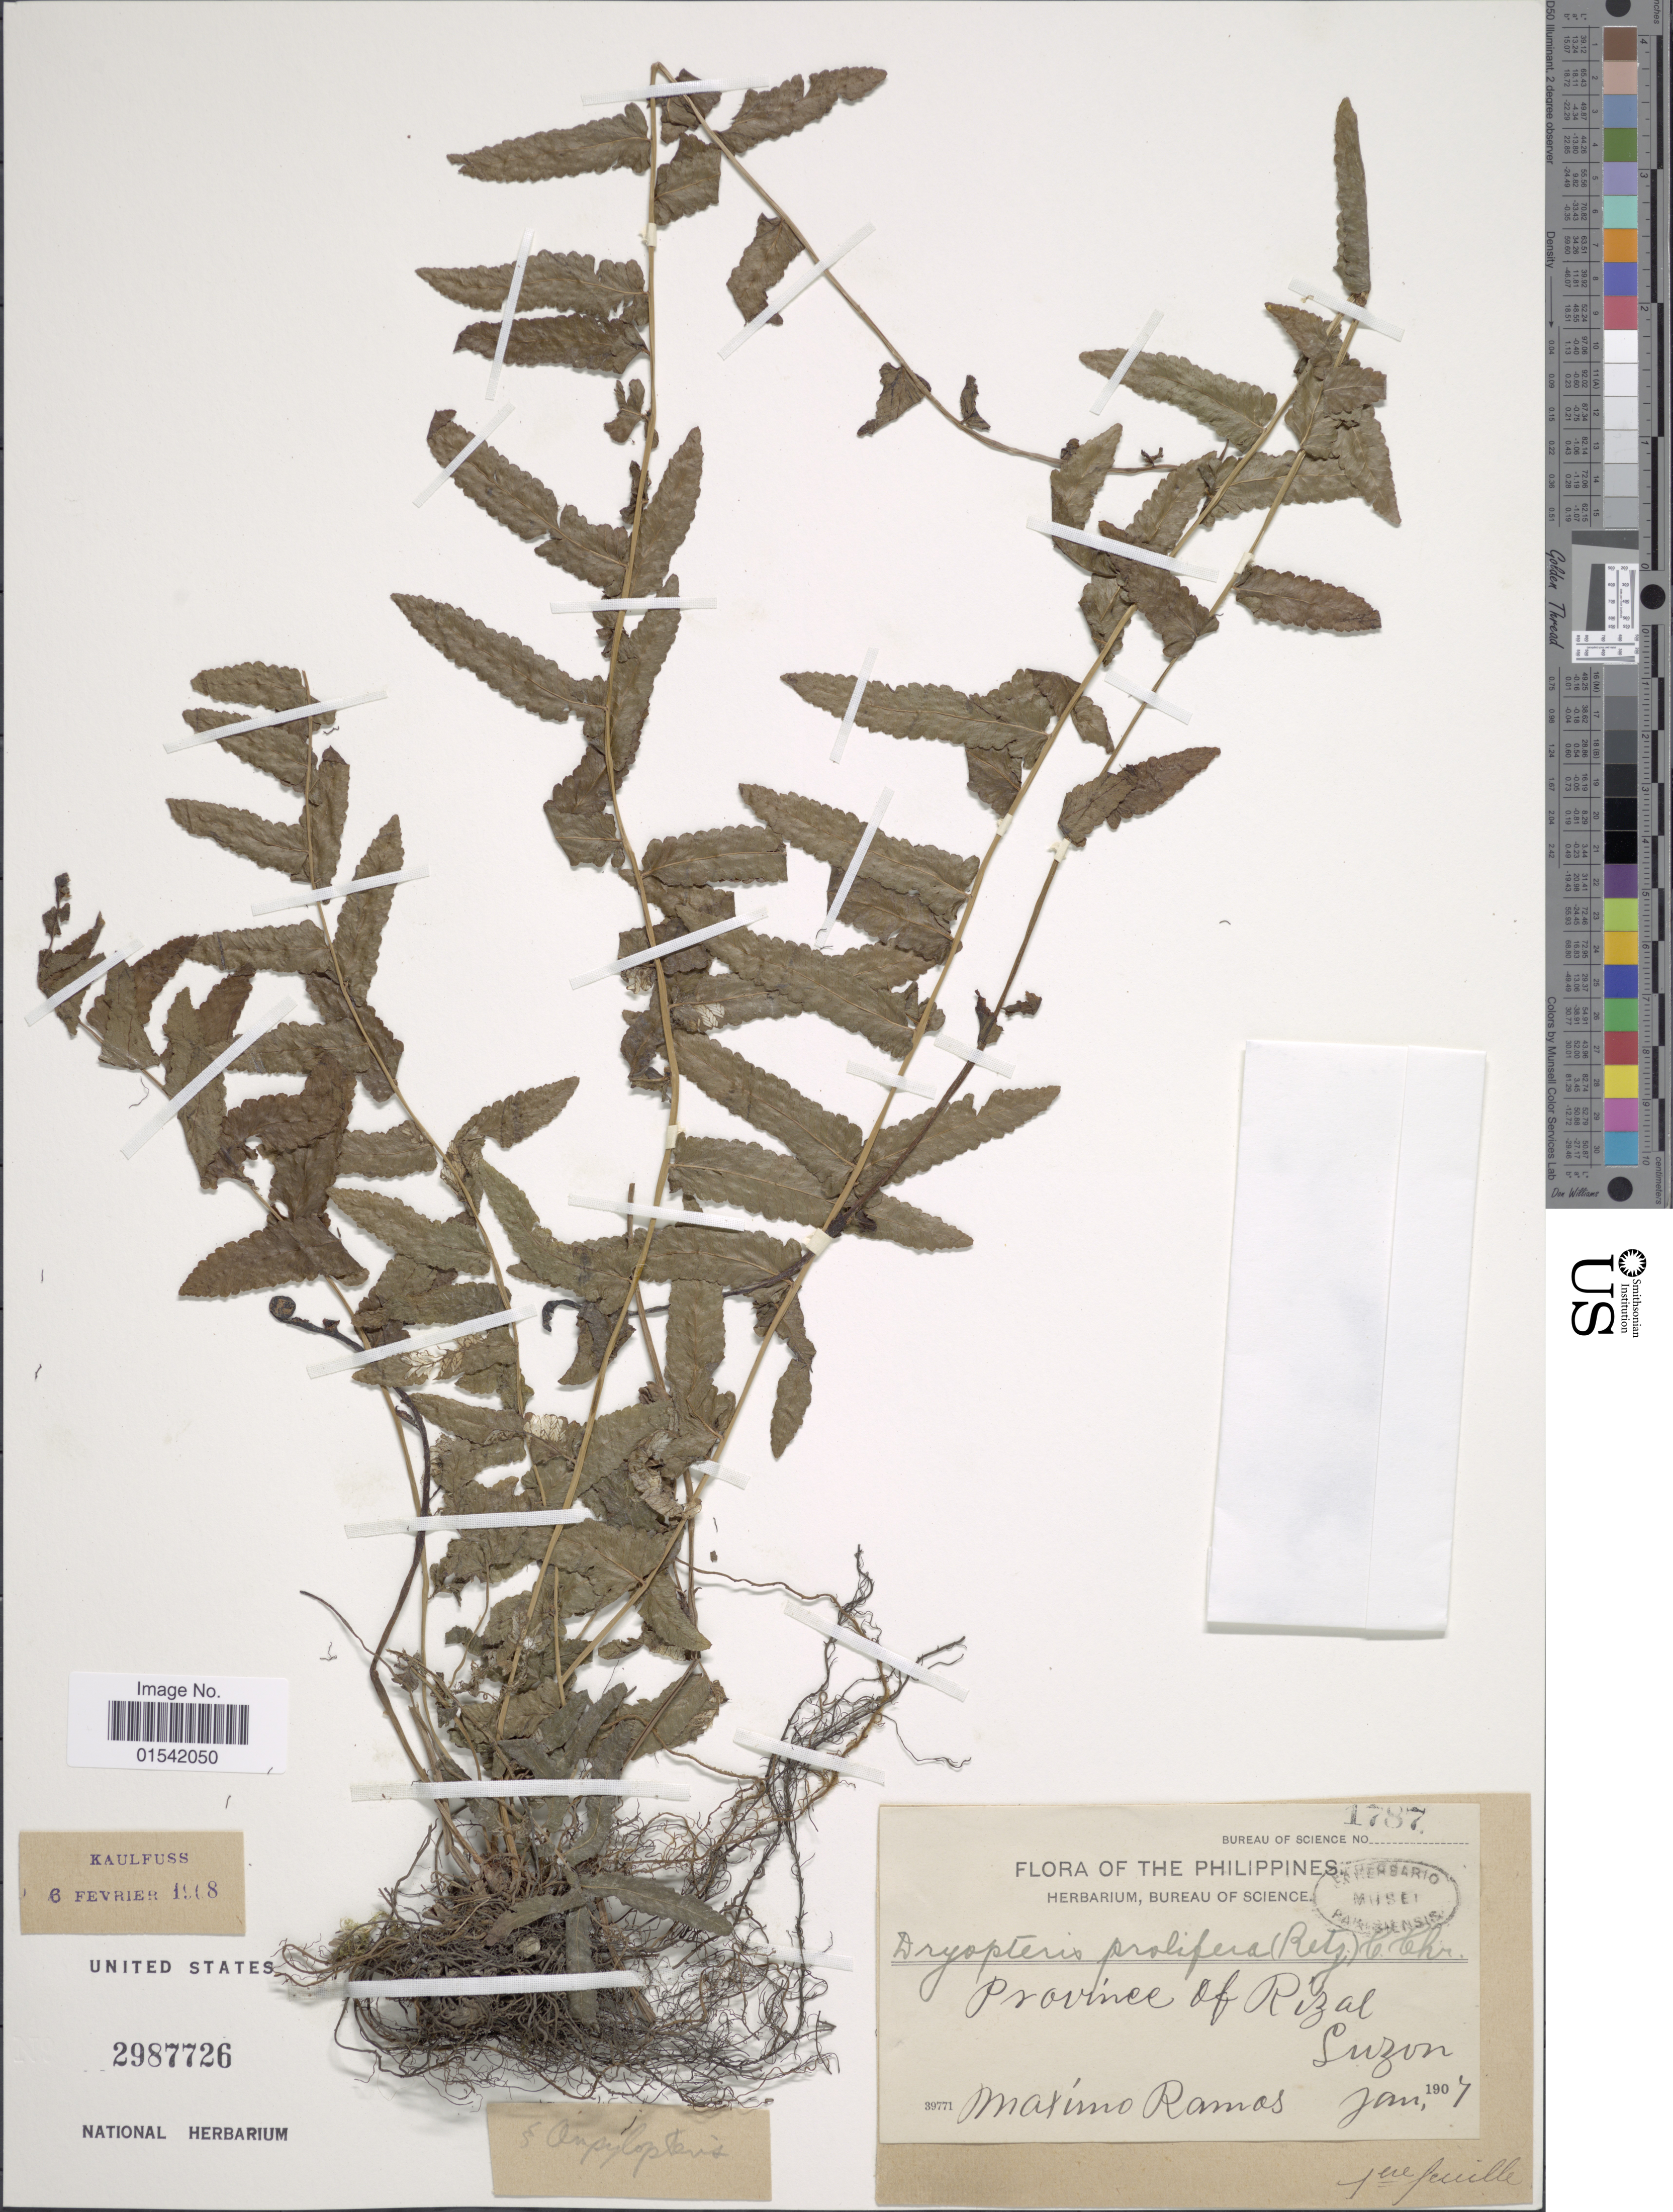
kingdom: Plantae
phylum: Tracheophyta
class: Polypodiopsida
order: Polypodiales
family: Thelypteridaceae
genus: Ampelopteris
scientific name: Ampelopteris prolifera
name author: (Retz.) Copel.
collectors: M. Ramos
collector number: Bureau of Science 1787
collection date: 1907-01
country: Philippines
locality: Province of Rizal, Luzon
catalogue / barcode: US 2987726